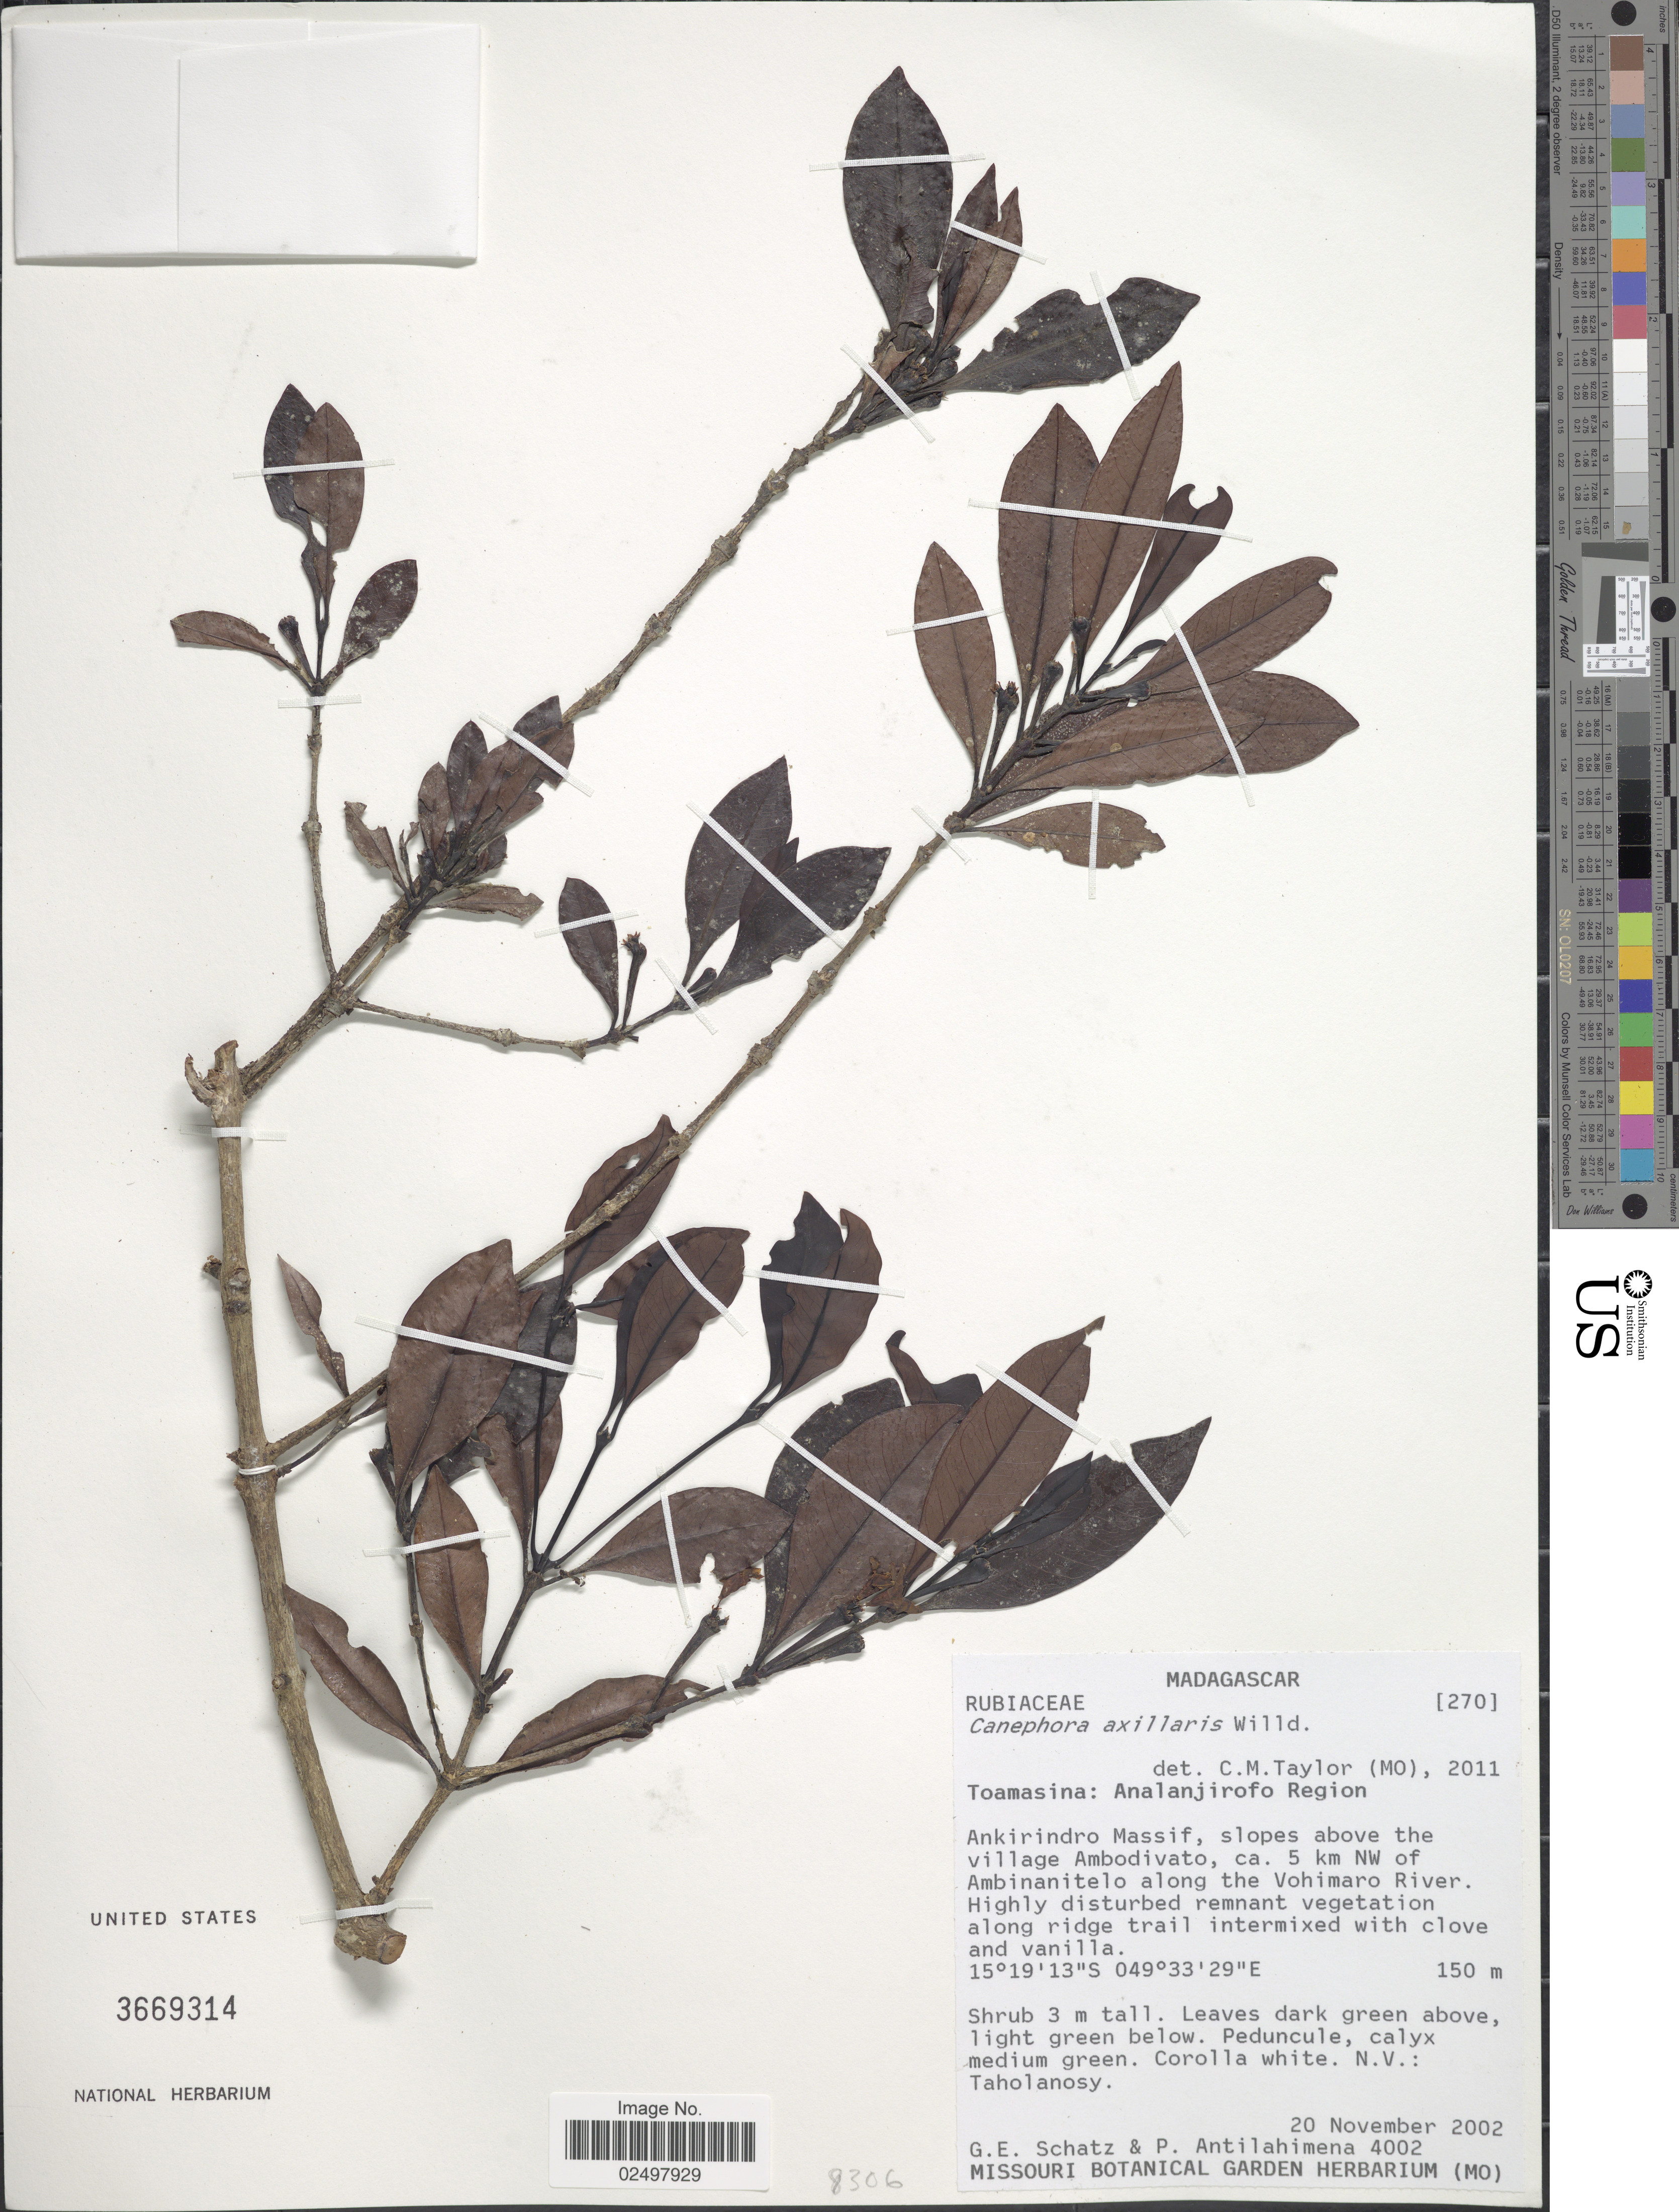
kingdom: Plantae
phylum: Tracheophyta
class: Magnoliopsida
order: Gentianales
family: Rubiaceae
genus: Canephora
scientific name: Canephora axillaris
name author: Willd.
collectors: G. Schatz & P. Antilahimena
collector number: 4002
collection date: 2002-11-20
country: Madagascar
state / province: Analanjirofo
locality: Analanjirofo Region, Ankirindro Massif, slopes above the village Ambodivato, ca. 5 km NW of Ambinatelo along the Vohimaro River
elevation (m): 150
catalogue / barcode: US 3669315